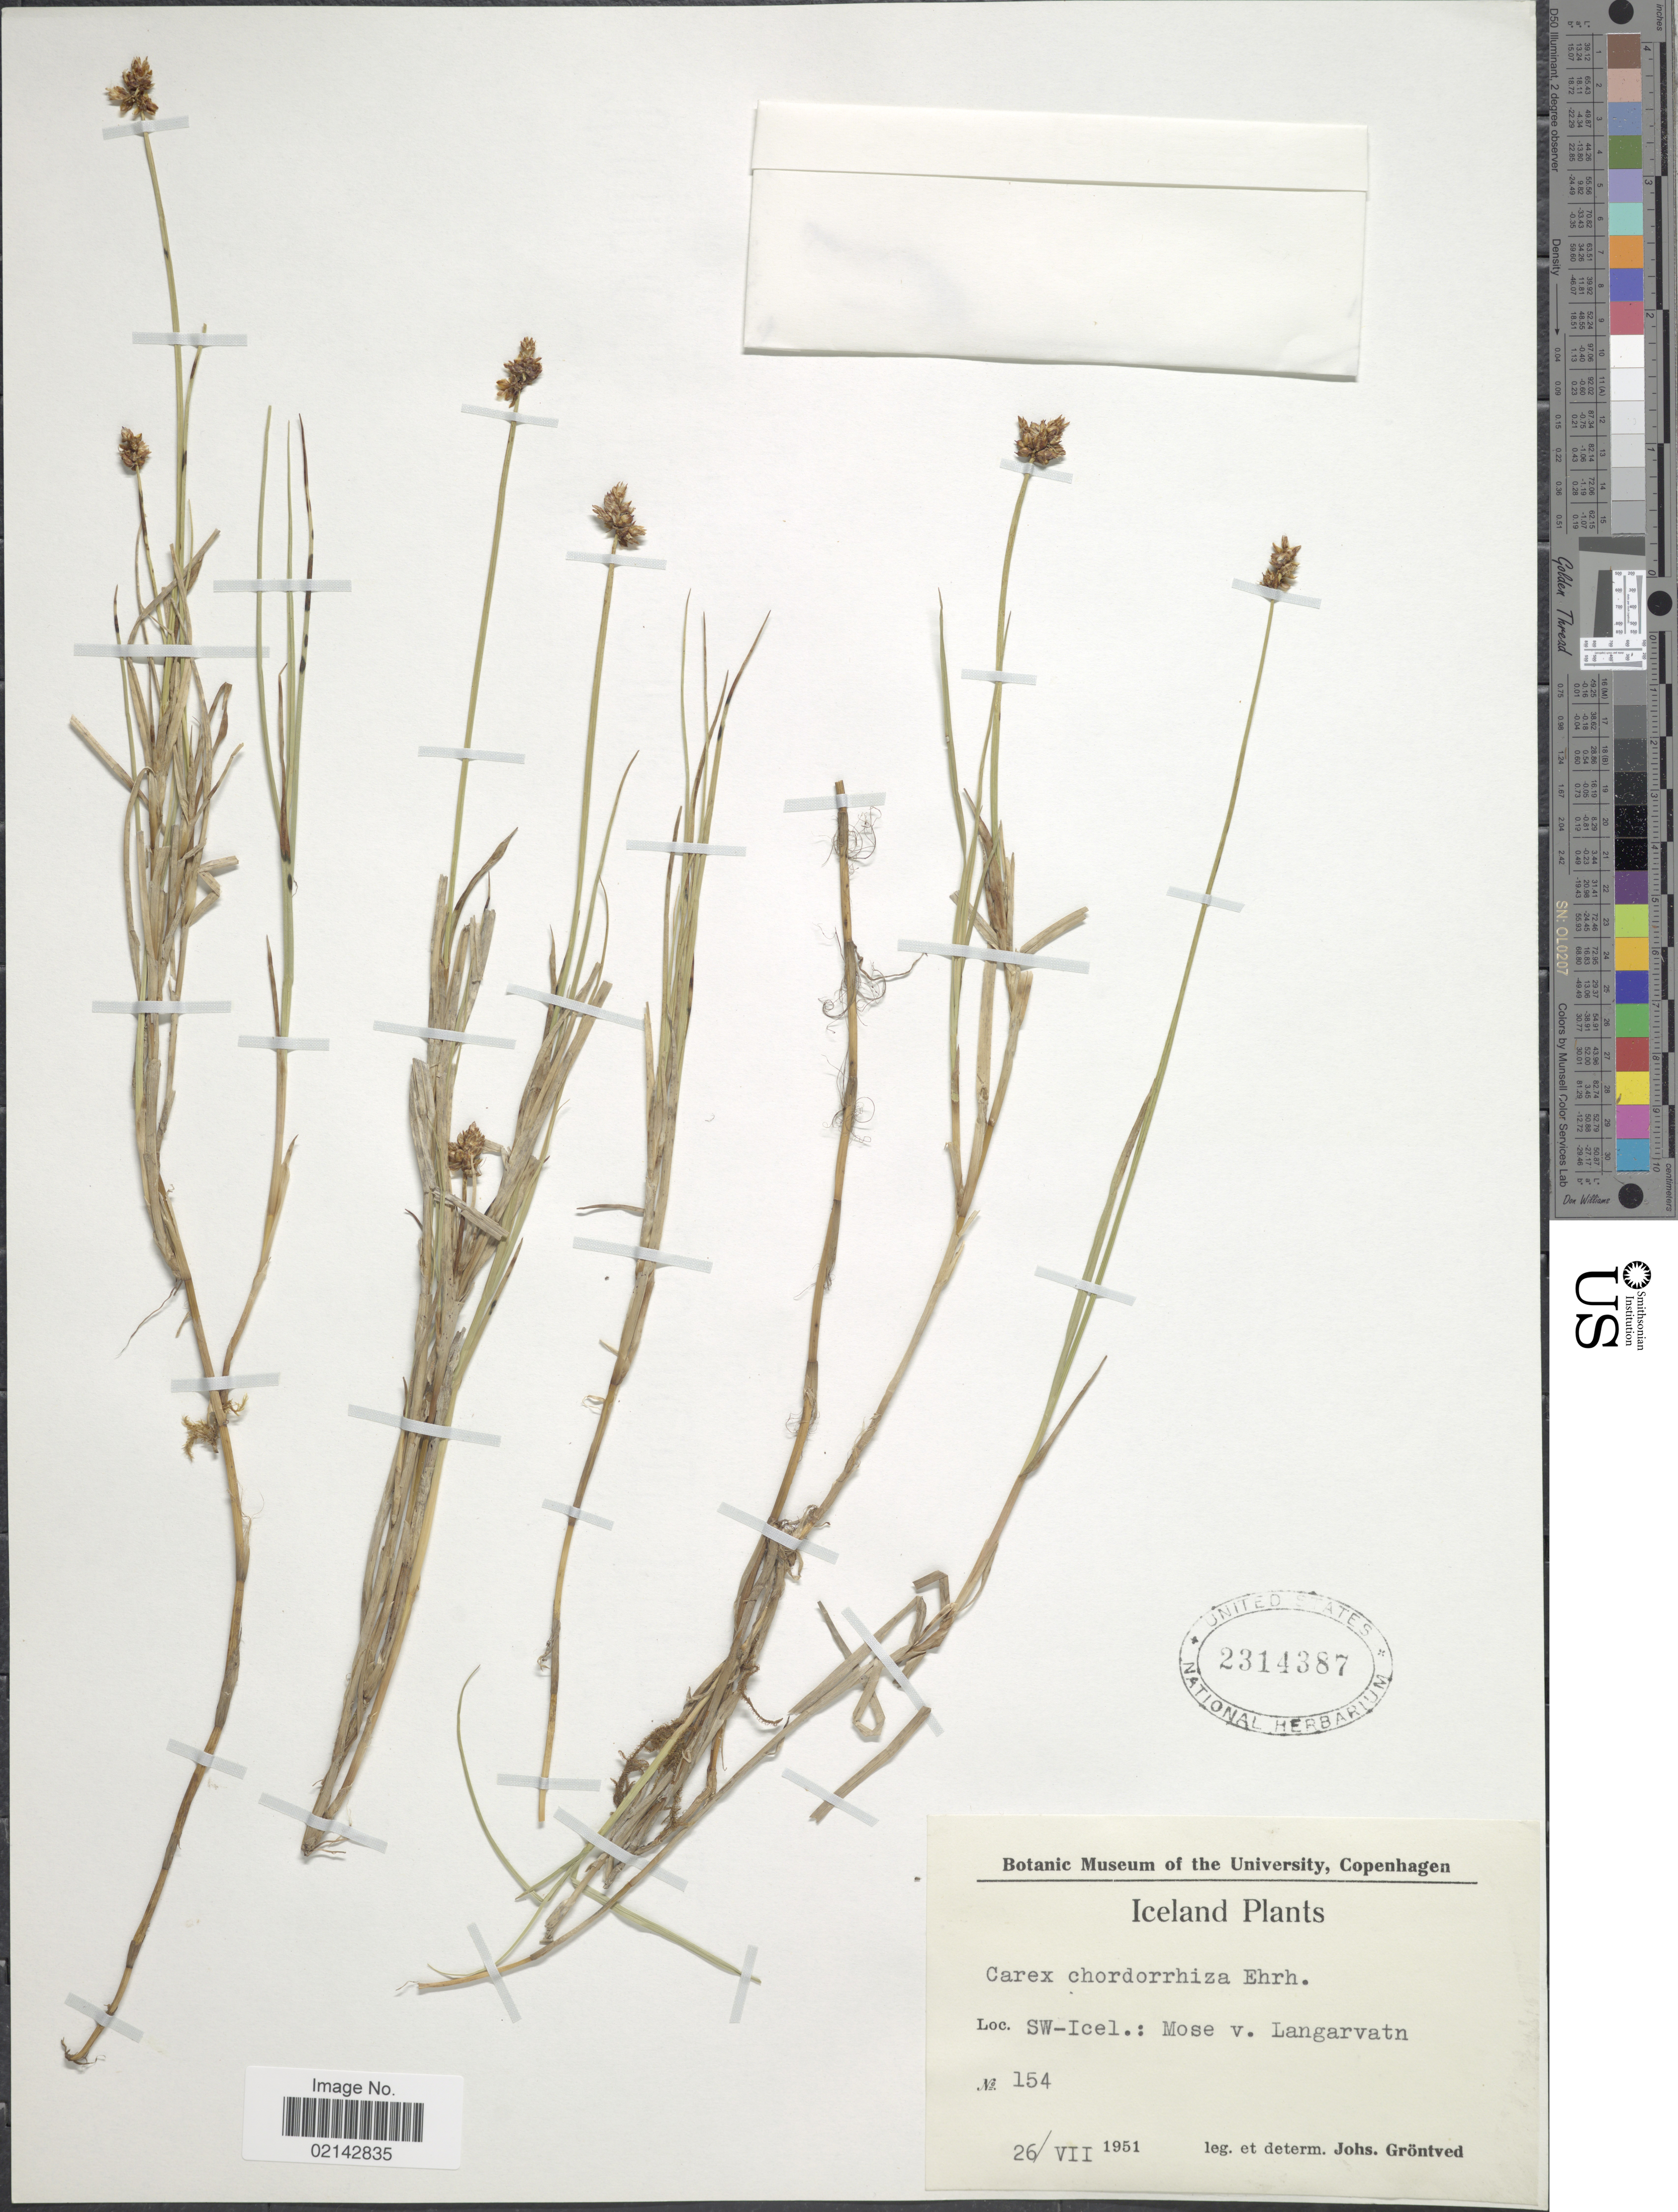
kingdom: Plantae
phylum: Tracheophyta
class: Liliopsida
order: Poales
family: Cyperaceae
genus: Carex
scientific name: Carex chordorrhiza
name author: L. f.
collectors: J. Gröntved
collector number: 154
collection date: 1951-07-26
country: Iceland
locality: SW-Icel.:Mose v. Langarvatn.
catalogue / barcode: US 2314387